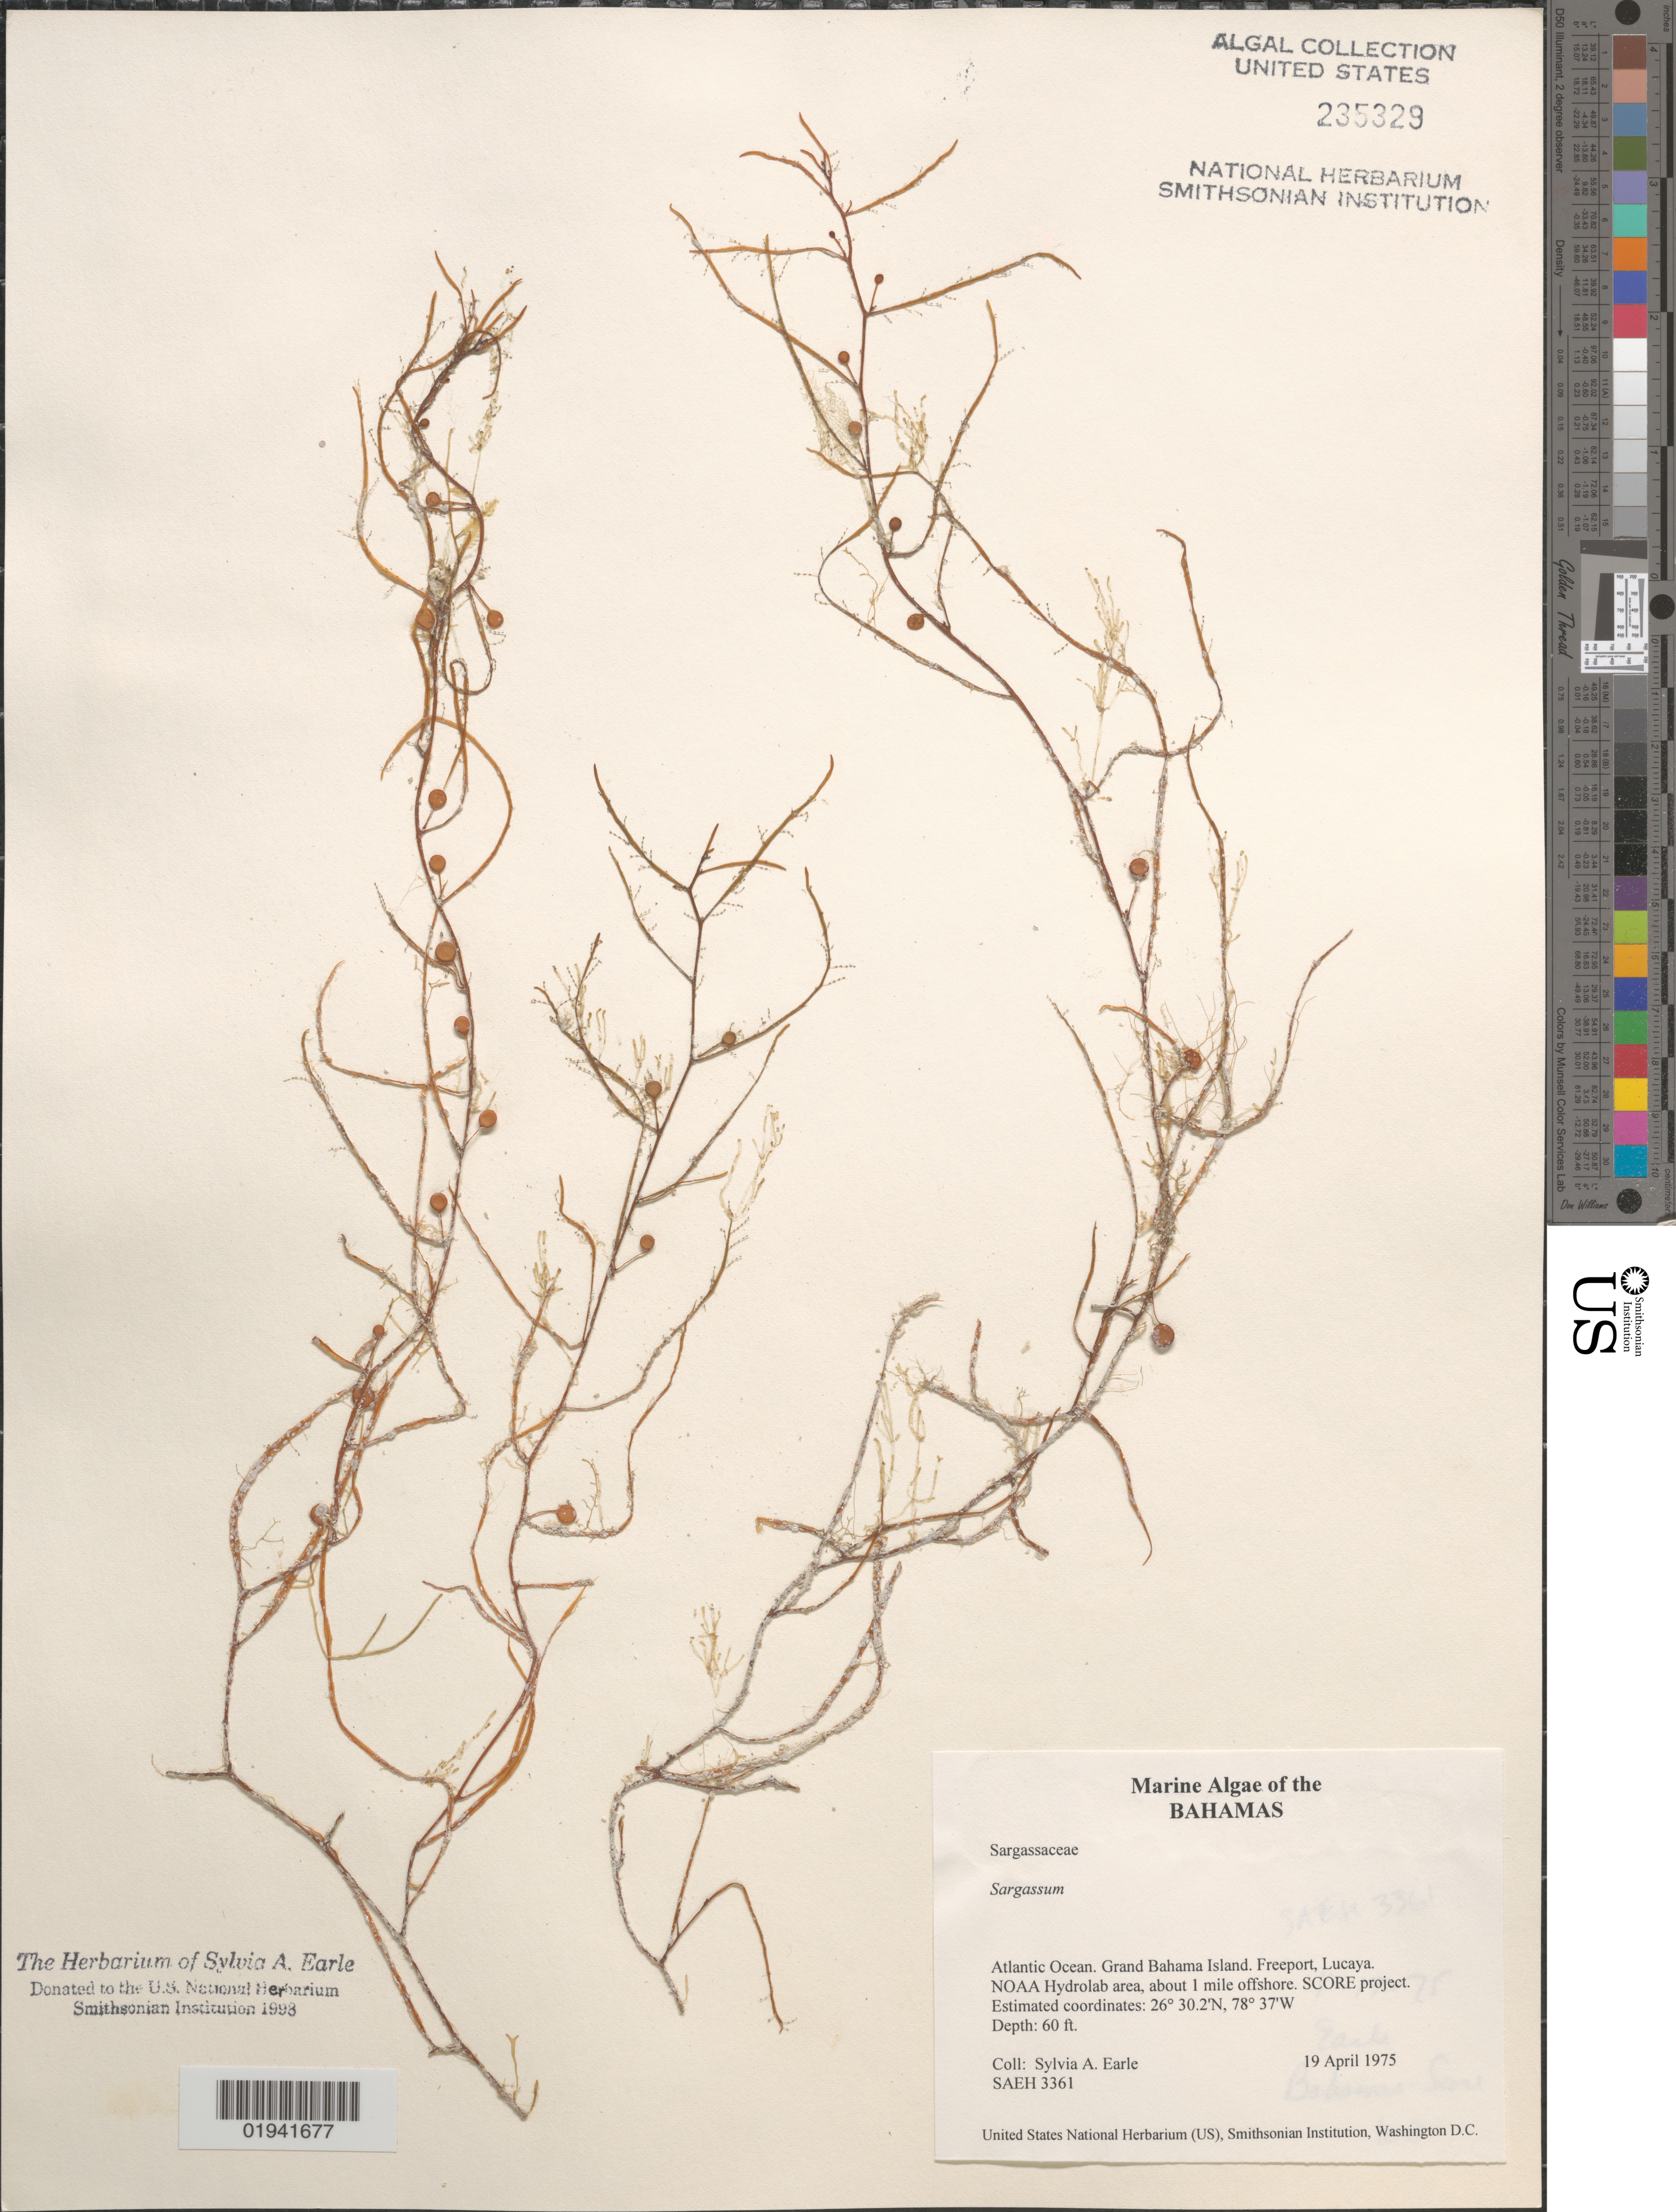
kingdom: Chromista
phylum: Ochrophyta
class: Phaeophyceae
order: Fucales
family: Sargassaceae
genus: Sargassum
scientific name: Sargassum sp.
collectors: S. A. Earle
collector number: SAEH3361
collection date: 1975-04-19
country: Bahamas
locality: Atlantic Ocean. Grand Bahama Island. Freeport, Lucaya. NOAA Hydrolab area, about 1 mile offshore. SCORE project.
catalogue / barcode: US 235329